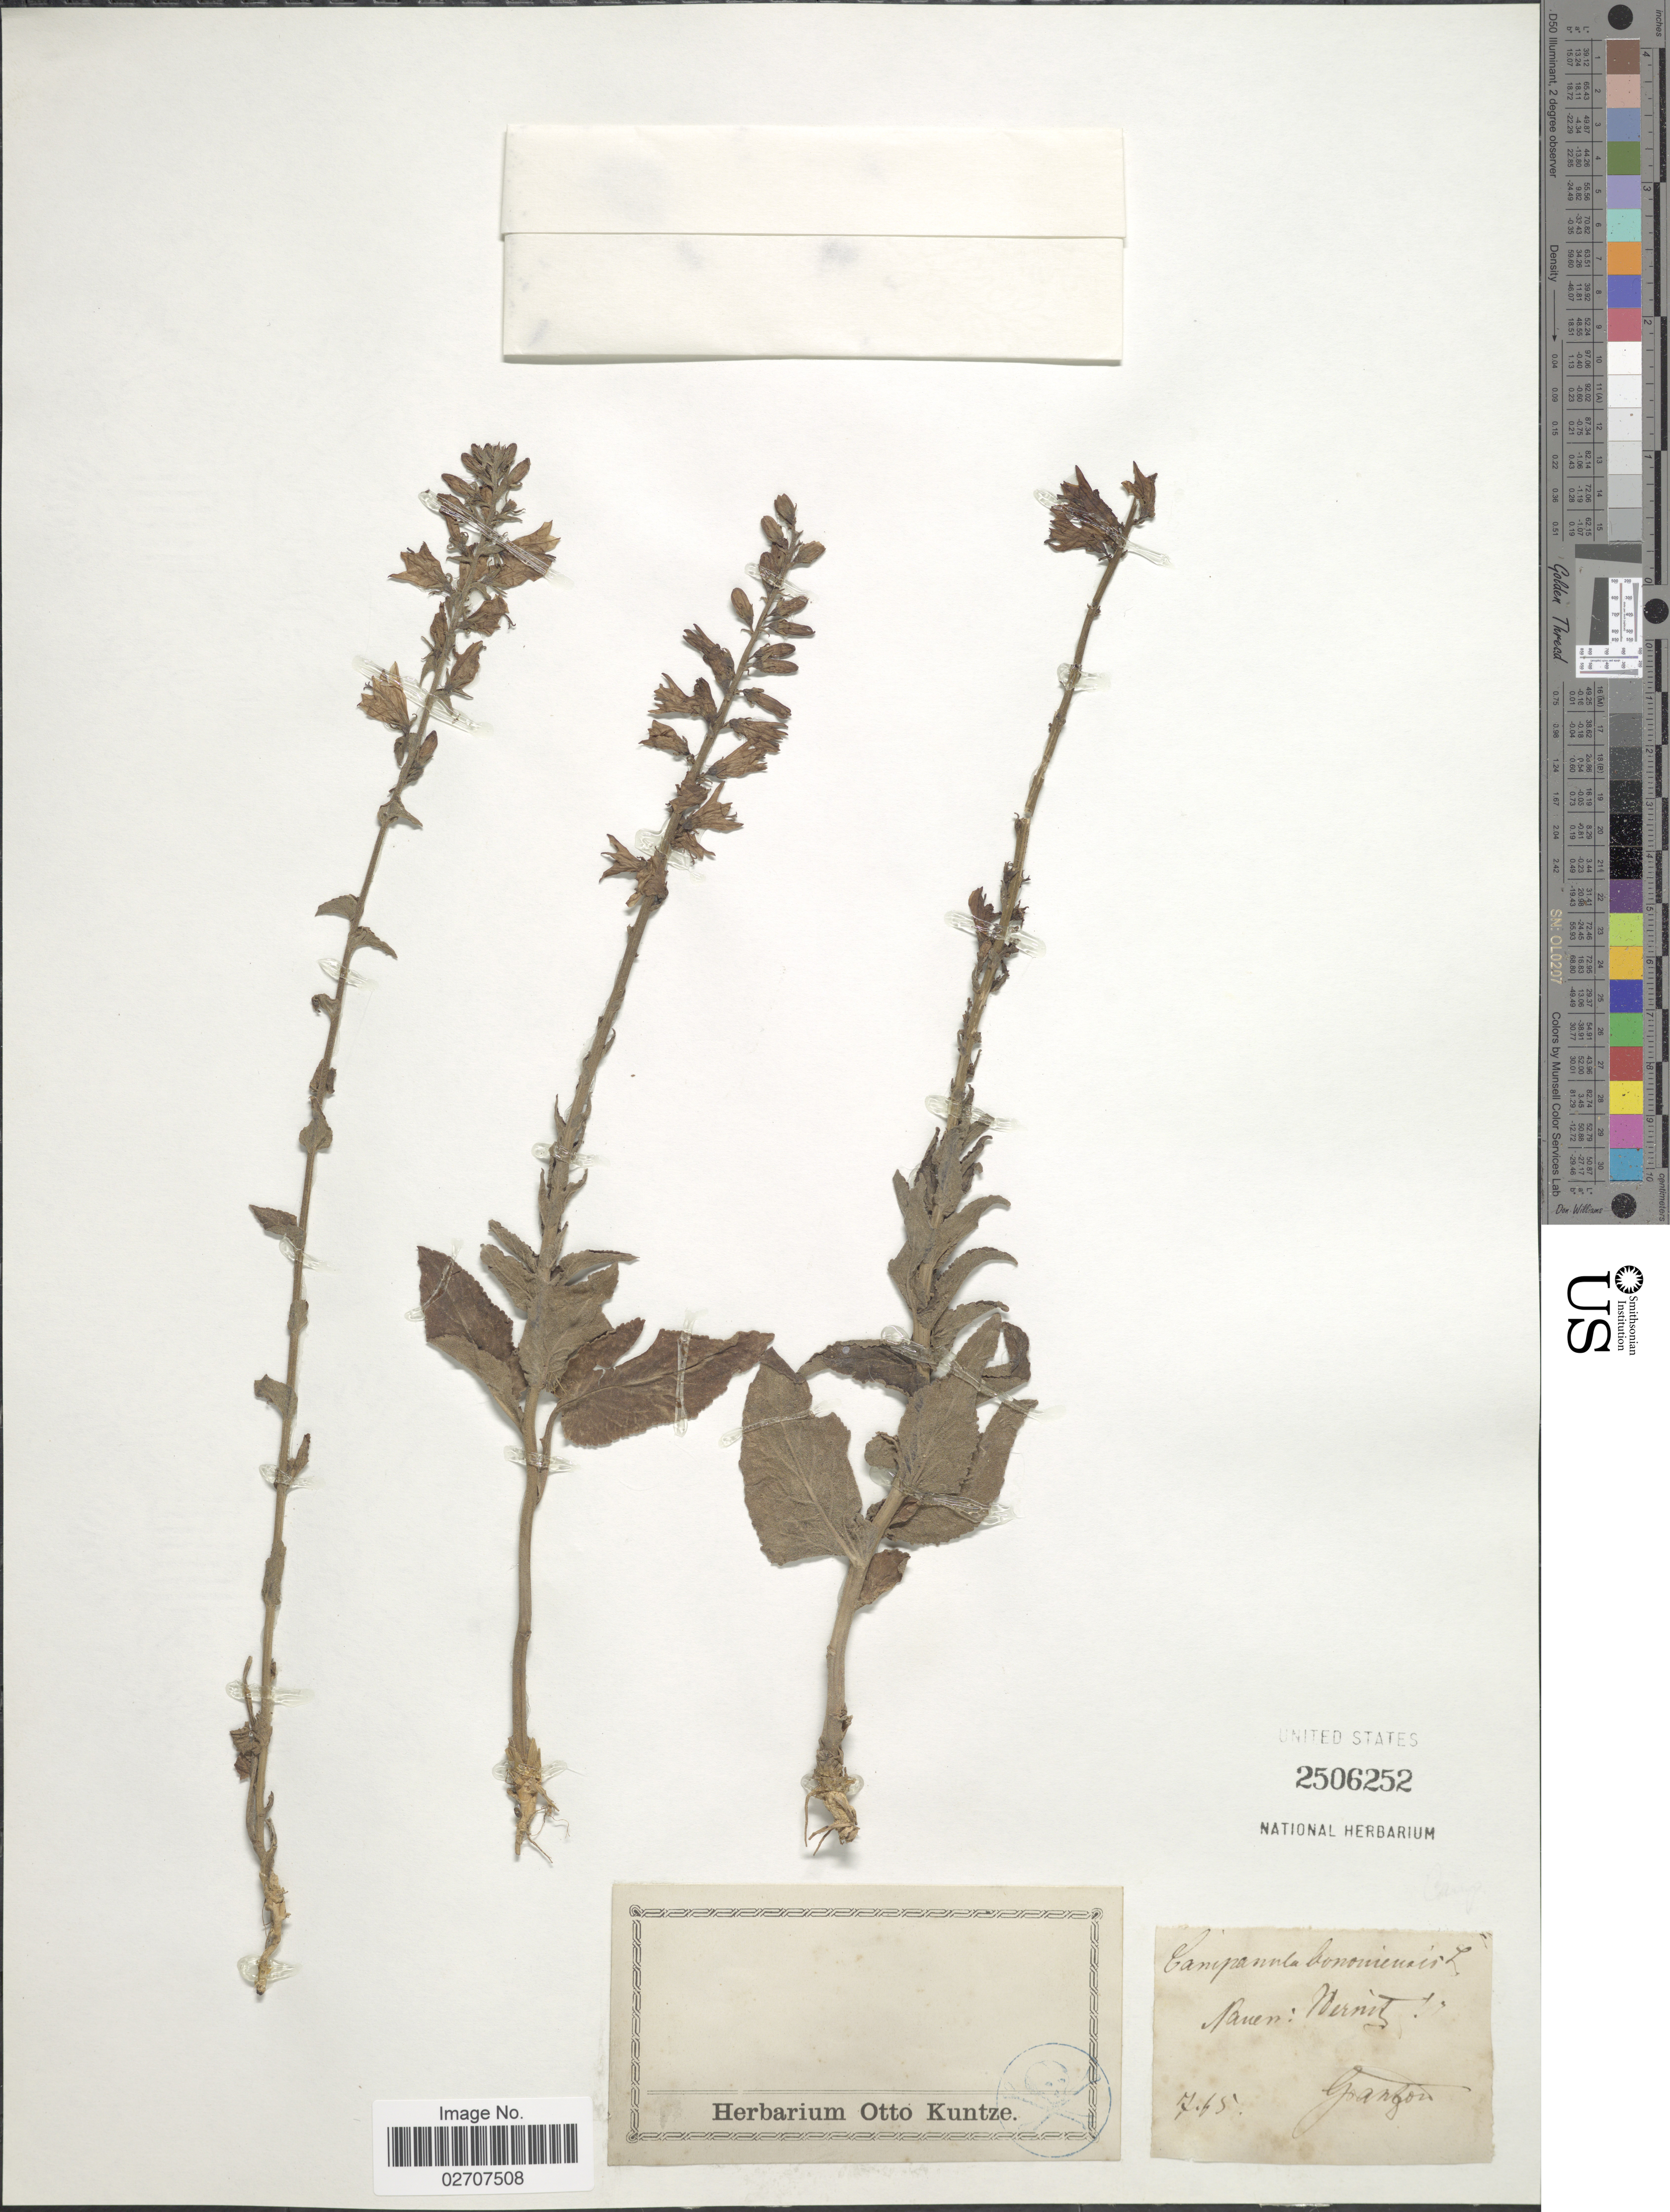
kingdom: Plantae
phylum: Tracheophyta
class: Magnoliopsida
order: Asterales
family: Campanulaceae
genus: Campanula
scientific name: Campanula bononiensis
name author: L.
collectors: Grantzow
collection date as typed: Transcribed d/m/y: /7/65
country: Germany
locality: Nauen: Wernitz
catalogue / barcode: US 2506252